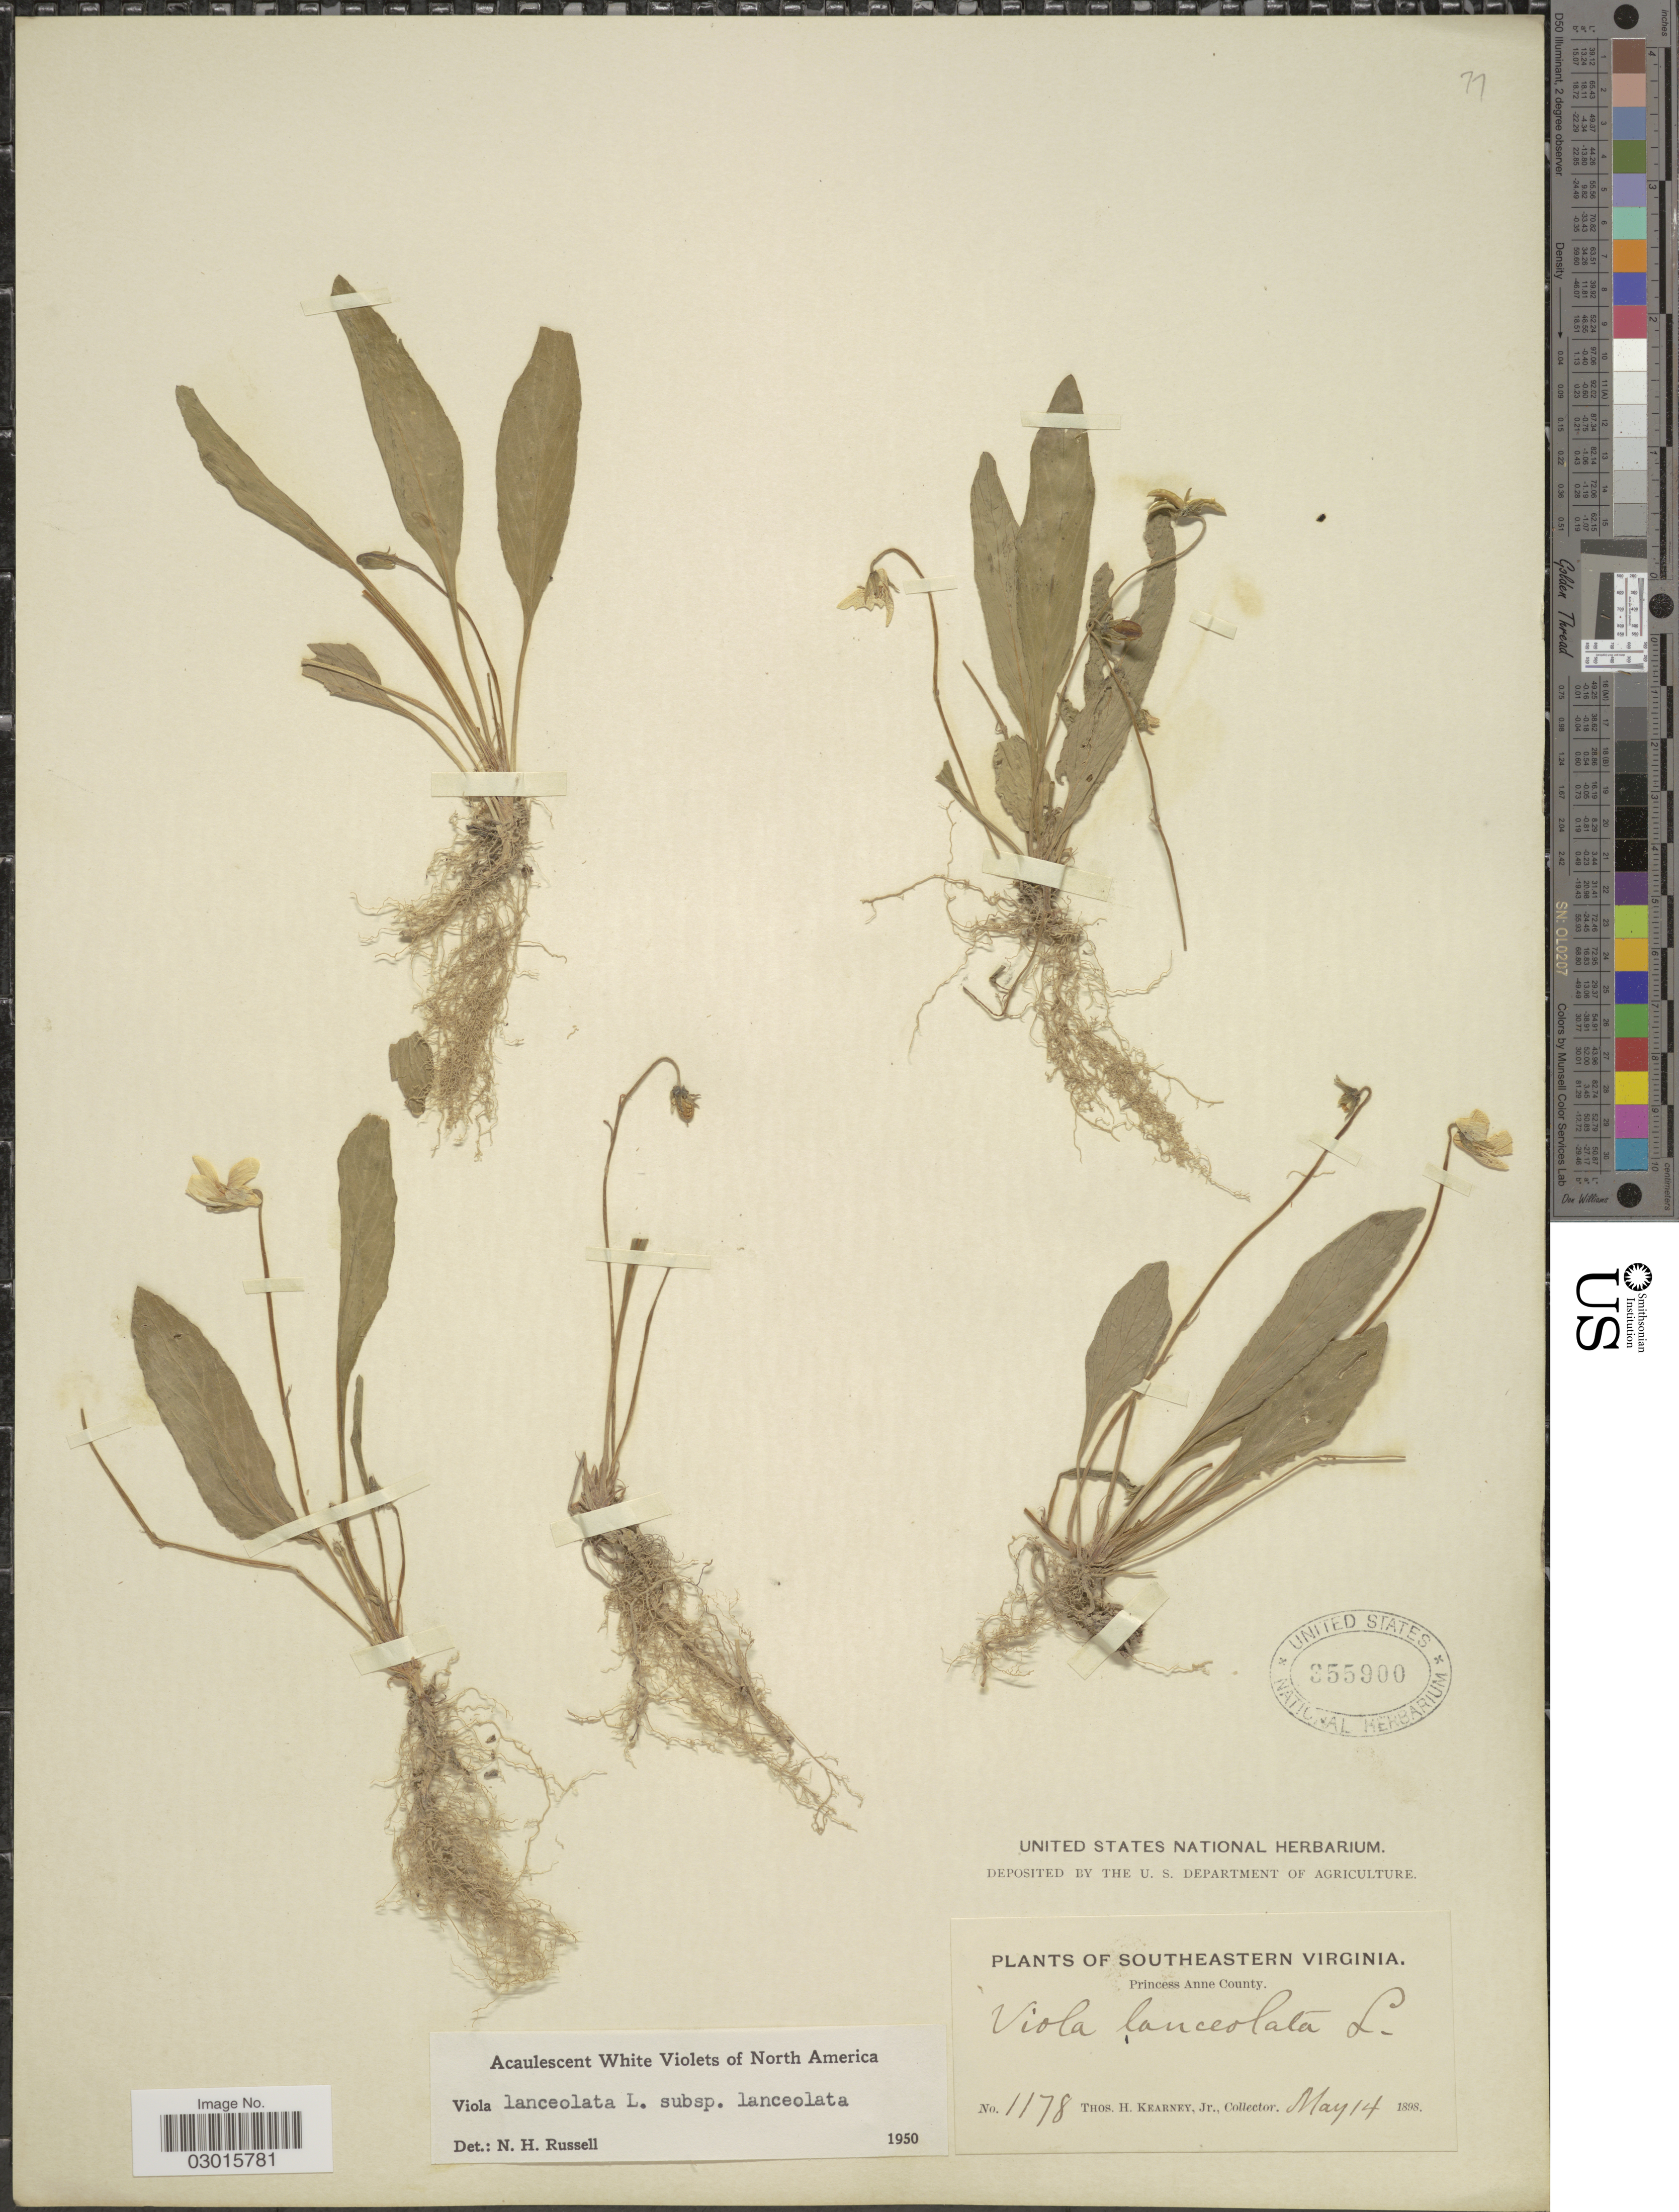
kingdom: Plantae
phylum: Tracheophyta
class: Magnoliopsida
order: Malpighiales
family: Violaceae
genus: Viola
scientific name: Viola lanceolata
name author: L.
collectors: T. H. Kearney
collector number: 1178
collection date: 1898-05-14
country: United States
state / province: Virginia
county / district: City of Virginia Beach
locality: Southeastern Virginia, Princess Anne (=historic county name) County.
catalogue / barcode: US 355900